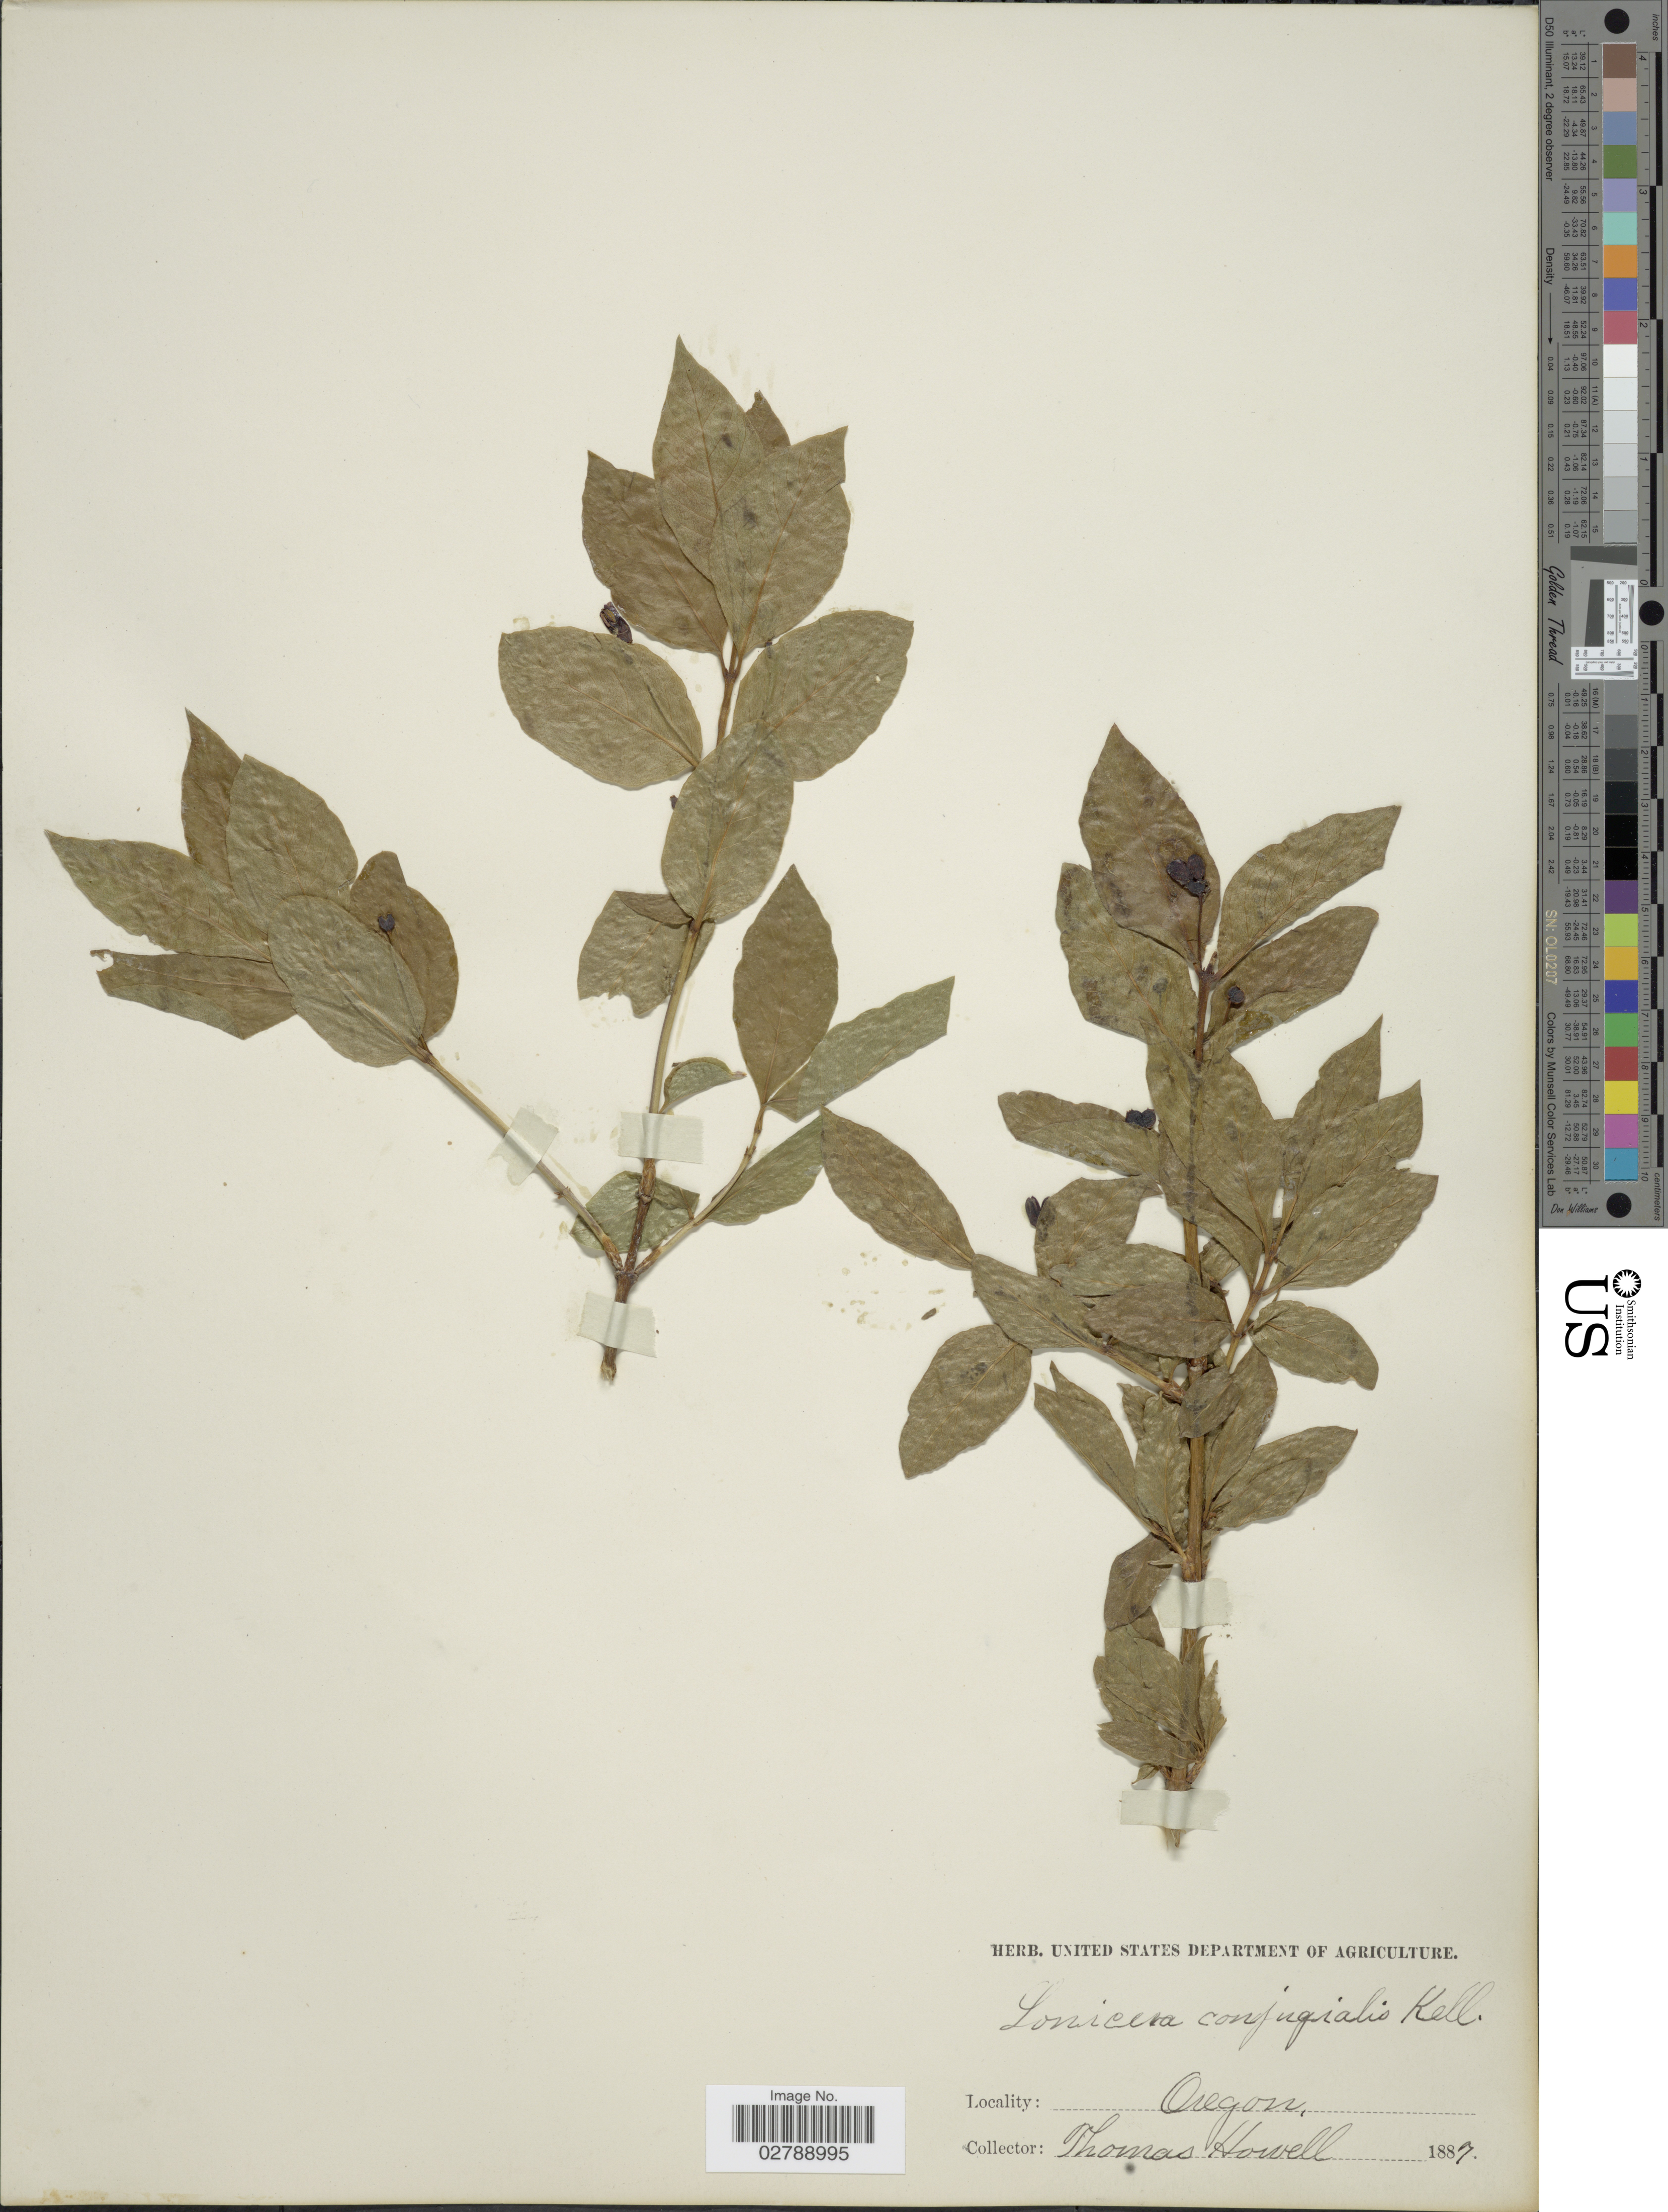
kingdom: Plantae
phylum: Tracheophyta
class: Magnoliopsida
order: Dipsacales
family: Caprifoliaceae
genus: Lonicera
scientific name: Lonicera conjugialis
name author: Kellogg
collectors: T. Howell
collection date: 1887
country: United States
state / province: Oregon